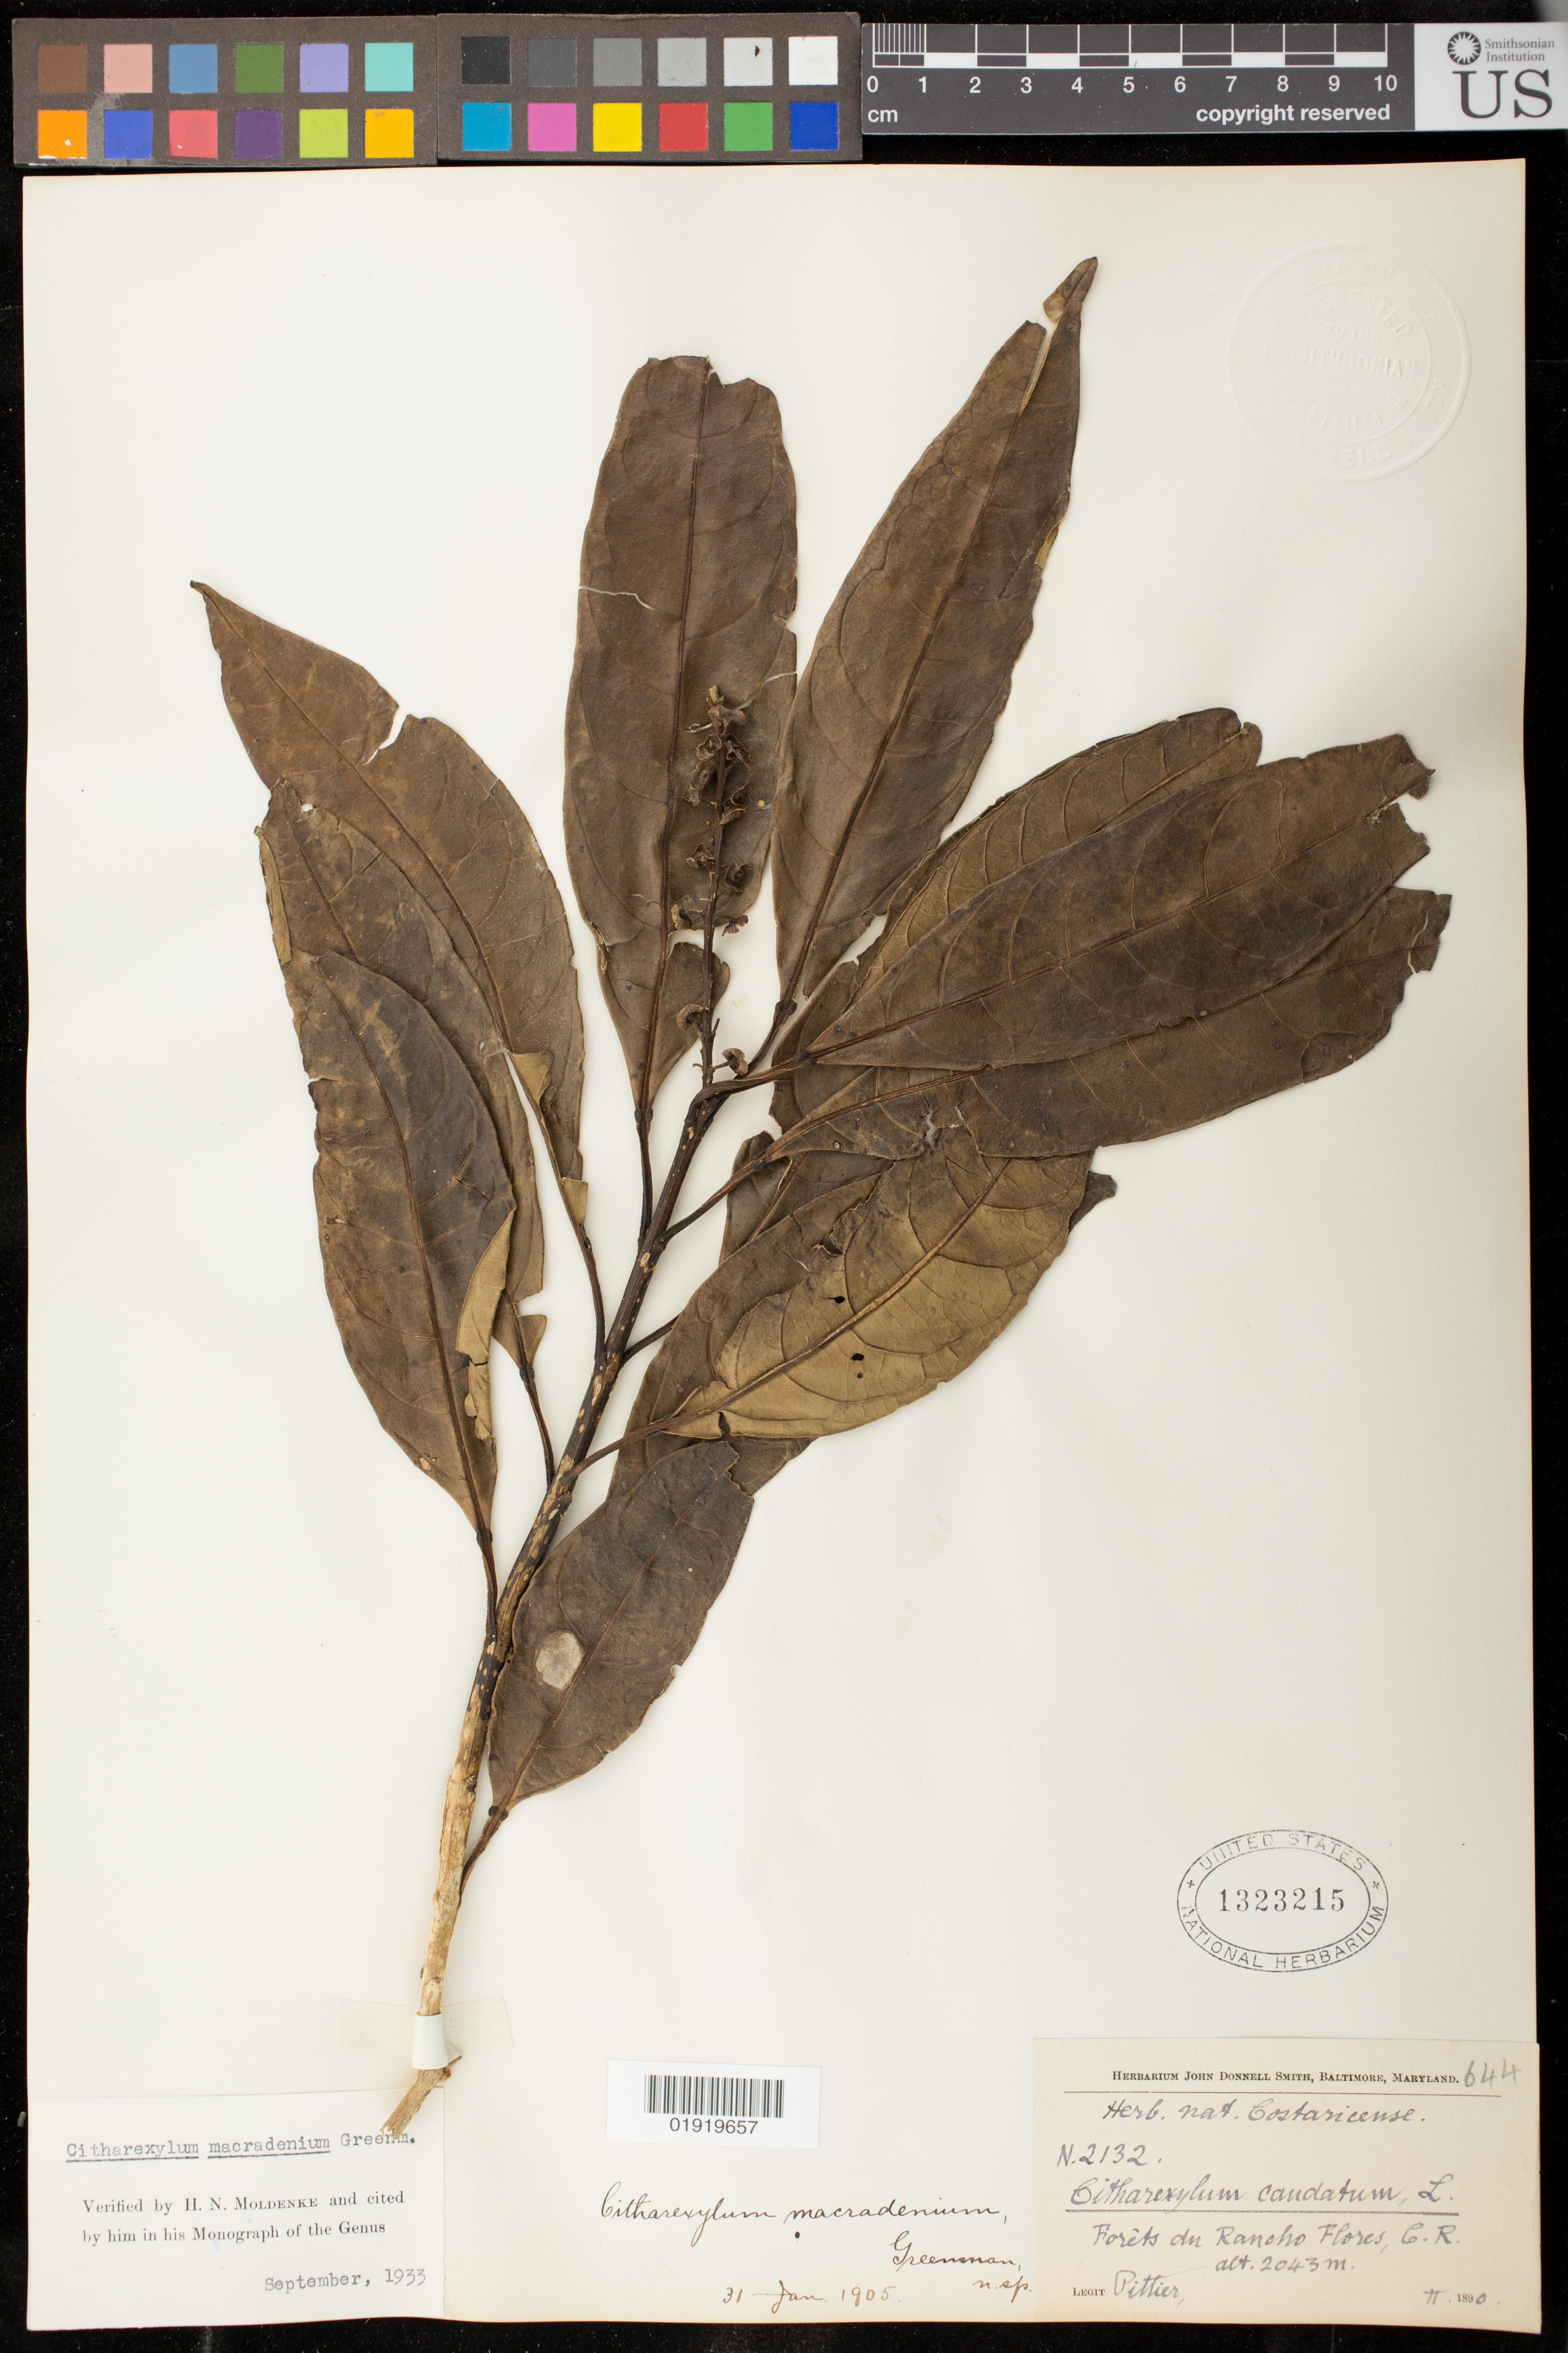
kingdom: Plantae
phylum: Tracheophyta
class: Magnoliopsida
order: Lamiales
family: Verbenaceae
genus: Citharexylum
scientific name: Citharexylum macradenium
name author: Greenm.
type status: Isosyntype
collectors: H. F. Pittier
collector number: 2132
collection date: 1890-02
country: Costa Rica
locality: Rancho Flores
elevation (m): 2043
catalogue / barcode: US 1323215